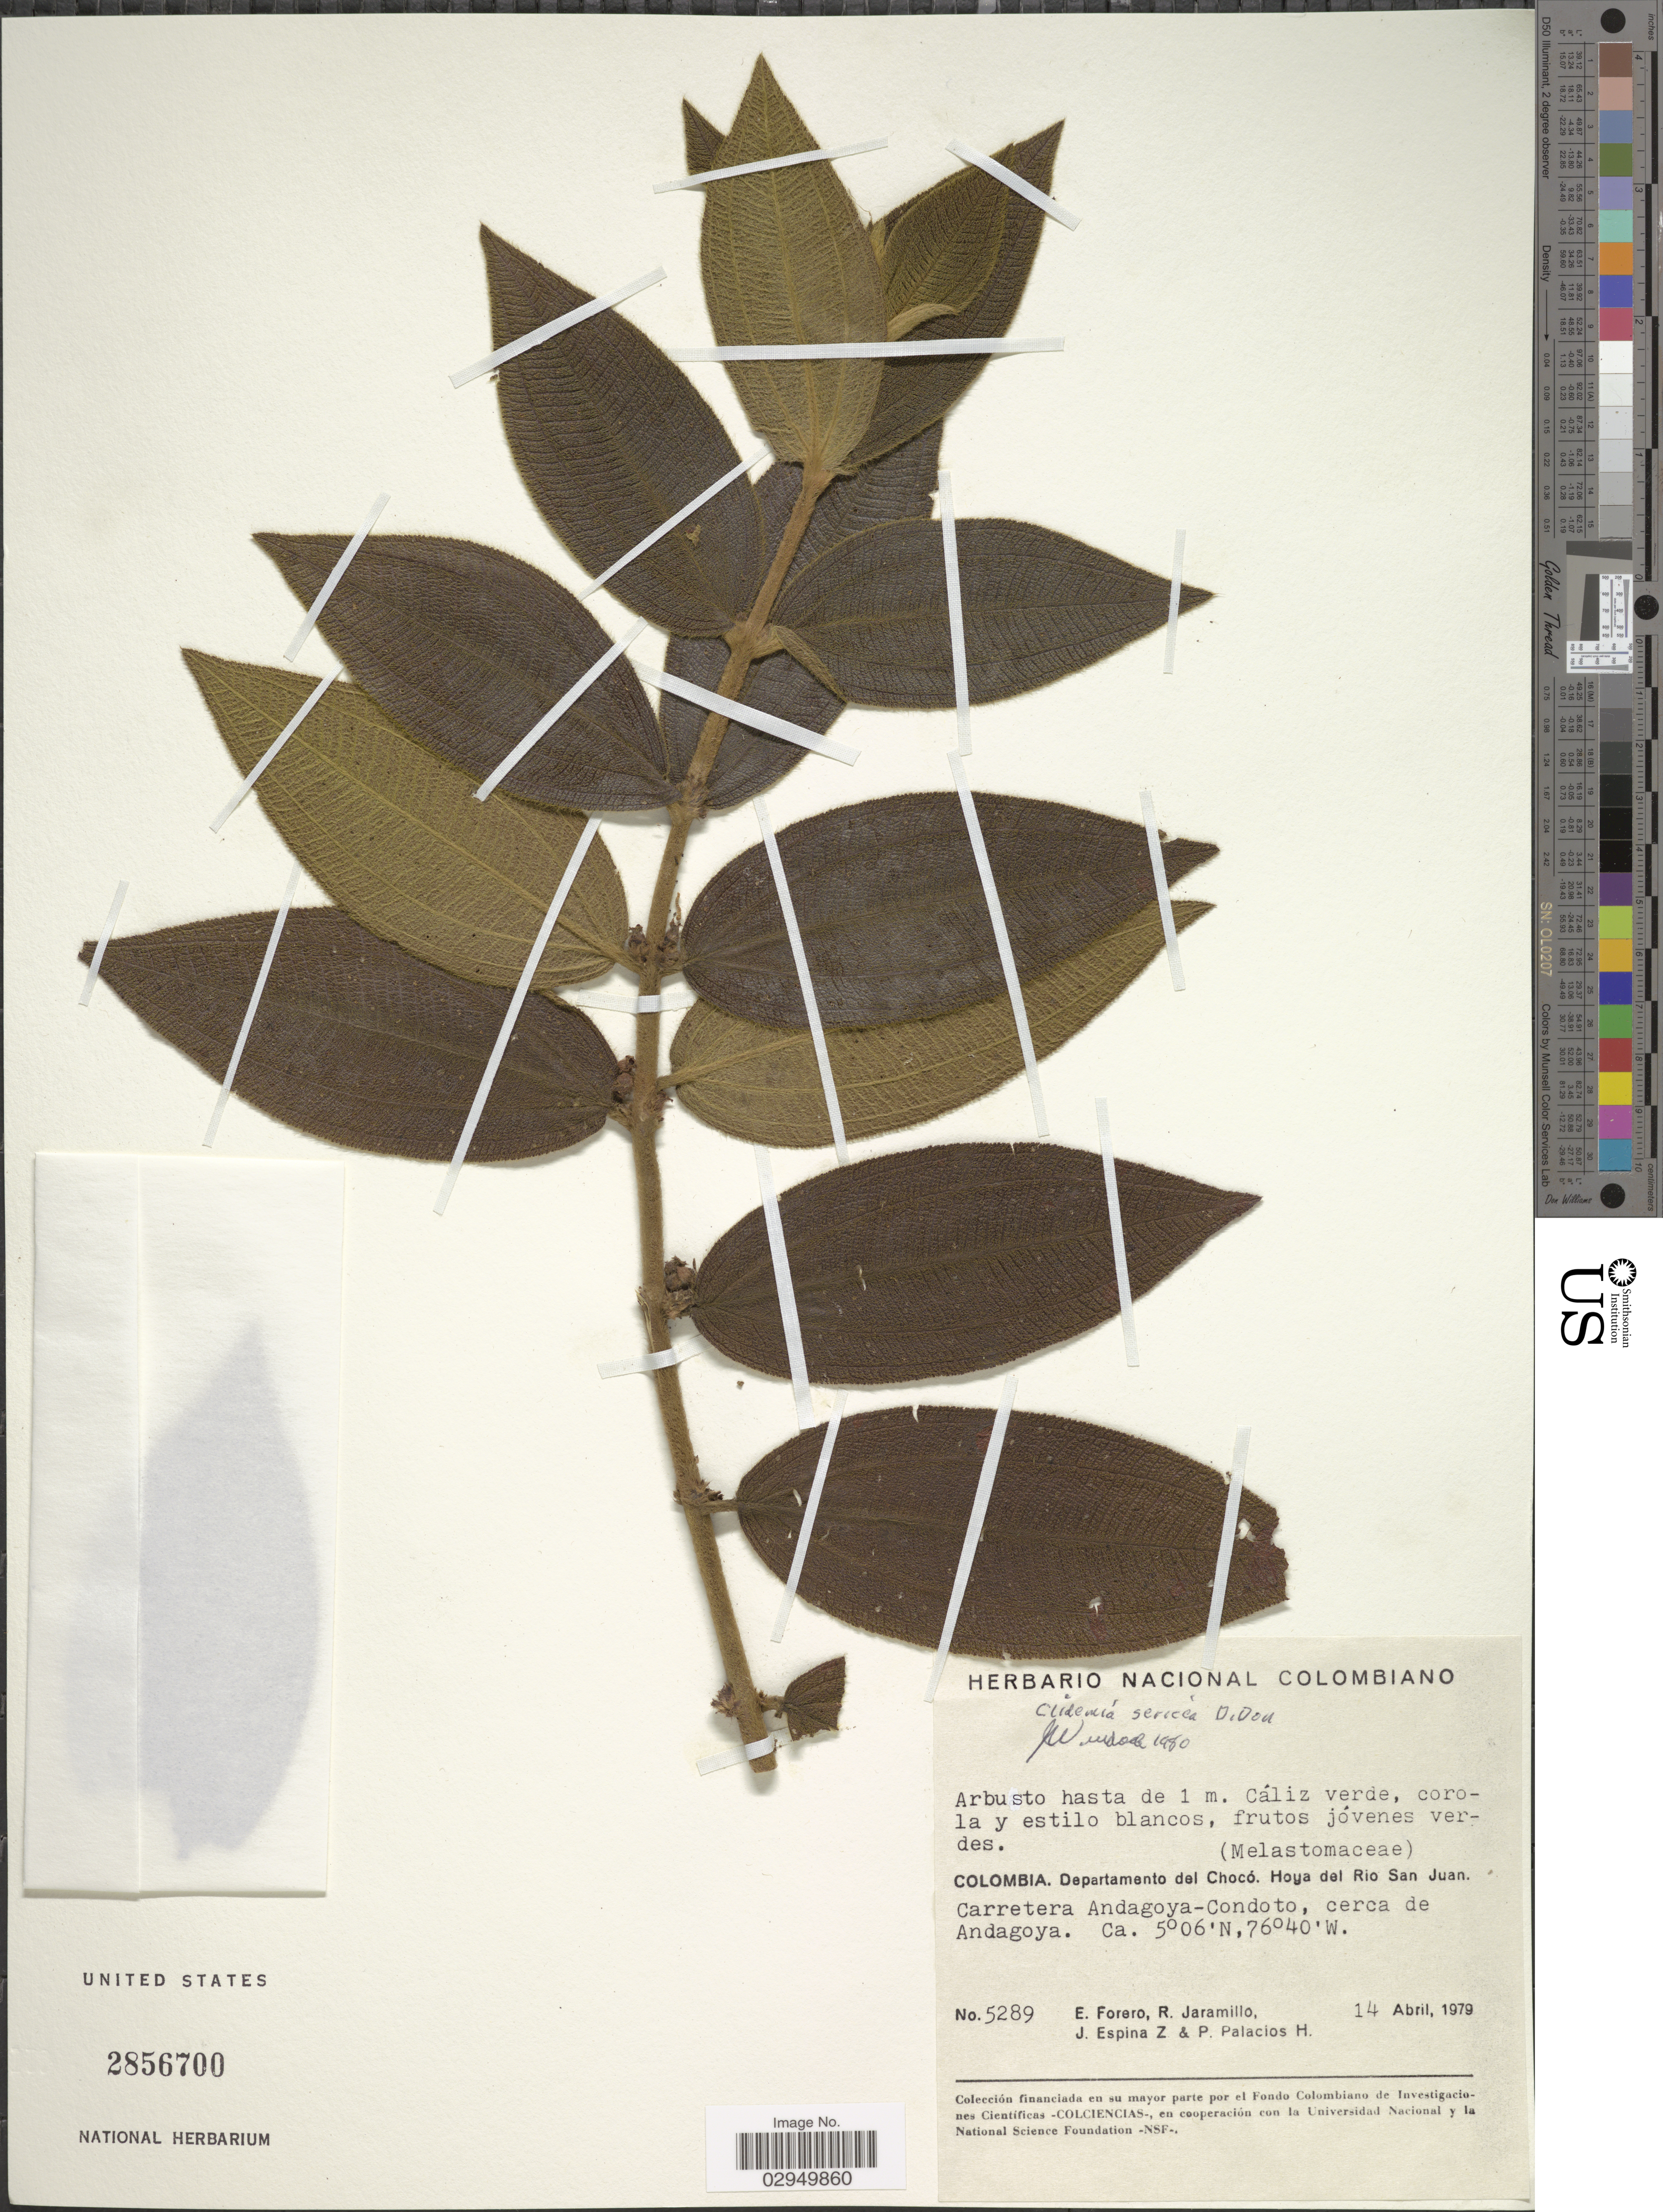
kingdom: Plantae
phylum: Tracheophyta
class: Magnoliopsida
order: Myrtales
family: Melastomataceae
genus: Clidemia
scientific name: Clidemia sericea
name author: D. Don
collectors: E. Forero, R. Jaramillo, J. Espina Z. & P. Palacios H.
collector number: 5289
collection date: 1979-04-14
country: Colombia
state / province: Chocó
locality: Departamento del Chocó. Hoya del Rio San Juan. Carretera Andagoya-Condoto, cerca de Andagoya.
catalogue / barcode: US 2856700